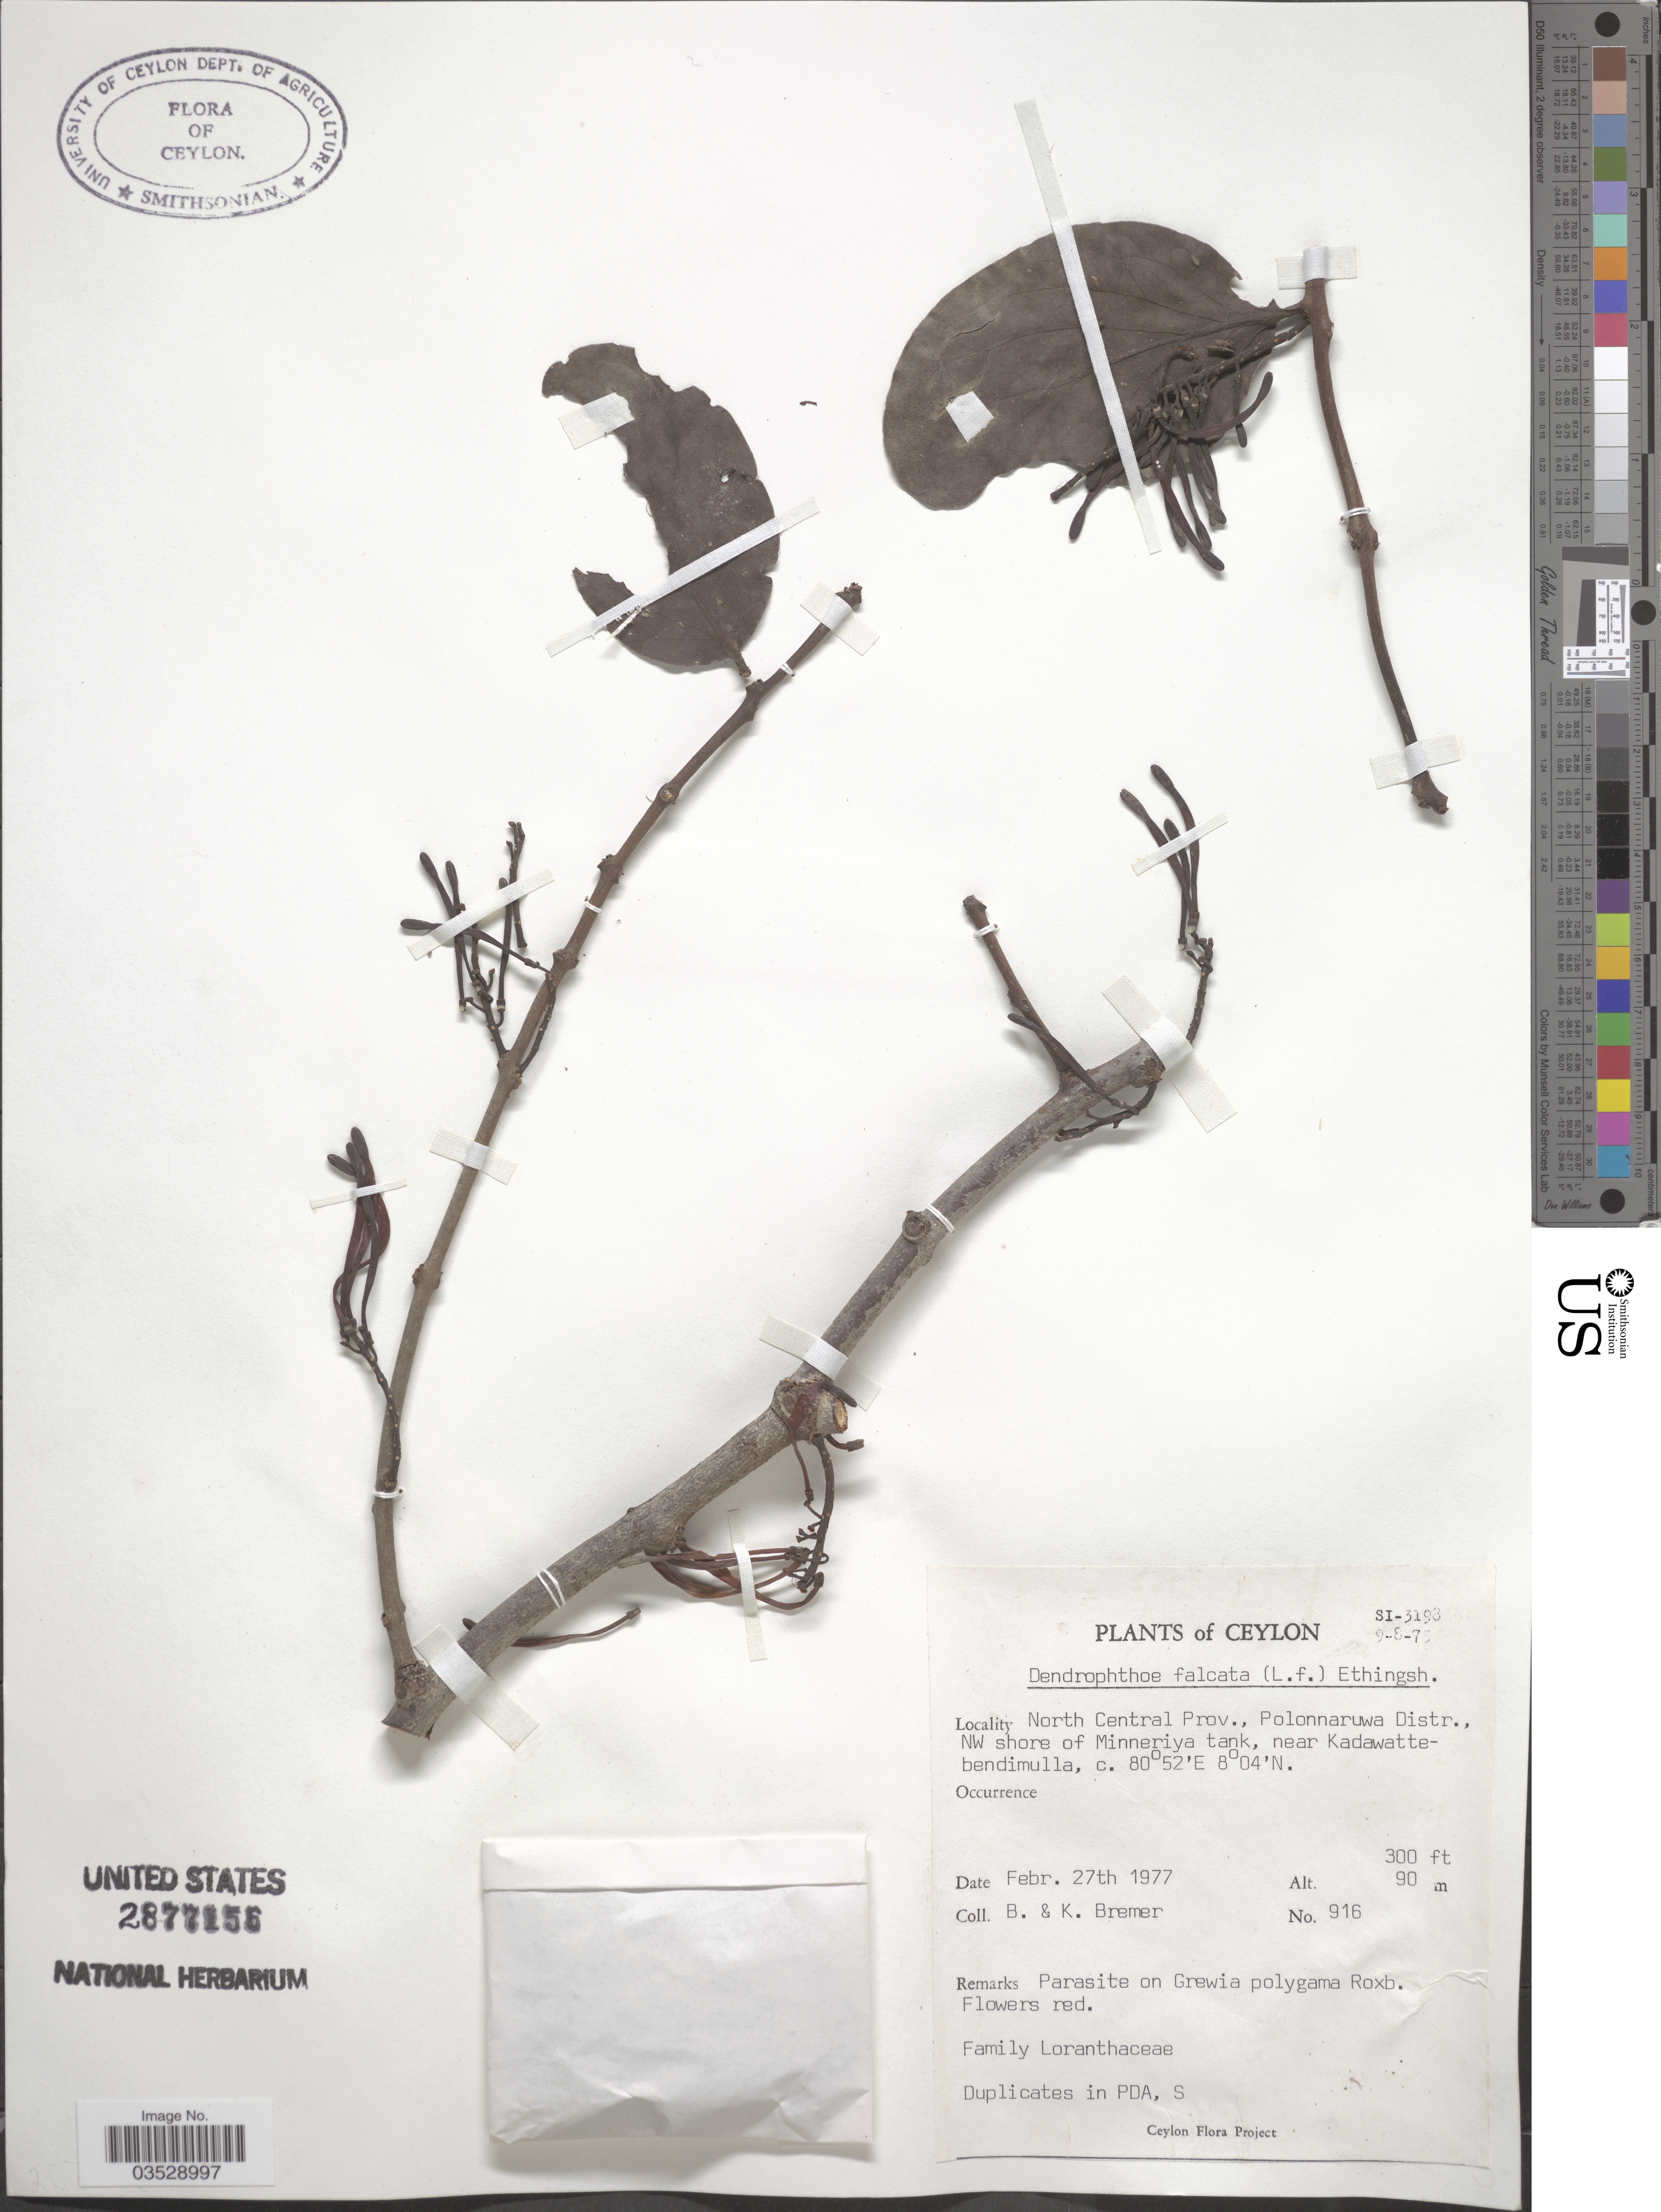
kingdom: Plantae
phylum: Tracheophyta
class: Magnoliopsida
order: Santalales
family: Loranthaceae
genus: Dendrophthoe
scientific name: Dendrophthoe falcata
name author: (L. f.) Ettingsh.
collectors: B. Bremer & K. Bremer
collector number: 916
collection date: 1977-02-27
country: Sri Lanka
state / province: North Central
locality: Ceylon. Polonnaruwa Distr., NW shore of Minneriya tank, near Kadawattebendimulla.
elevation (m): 91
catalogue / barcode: US 2877156